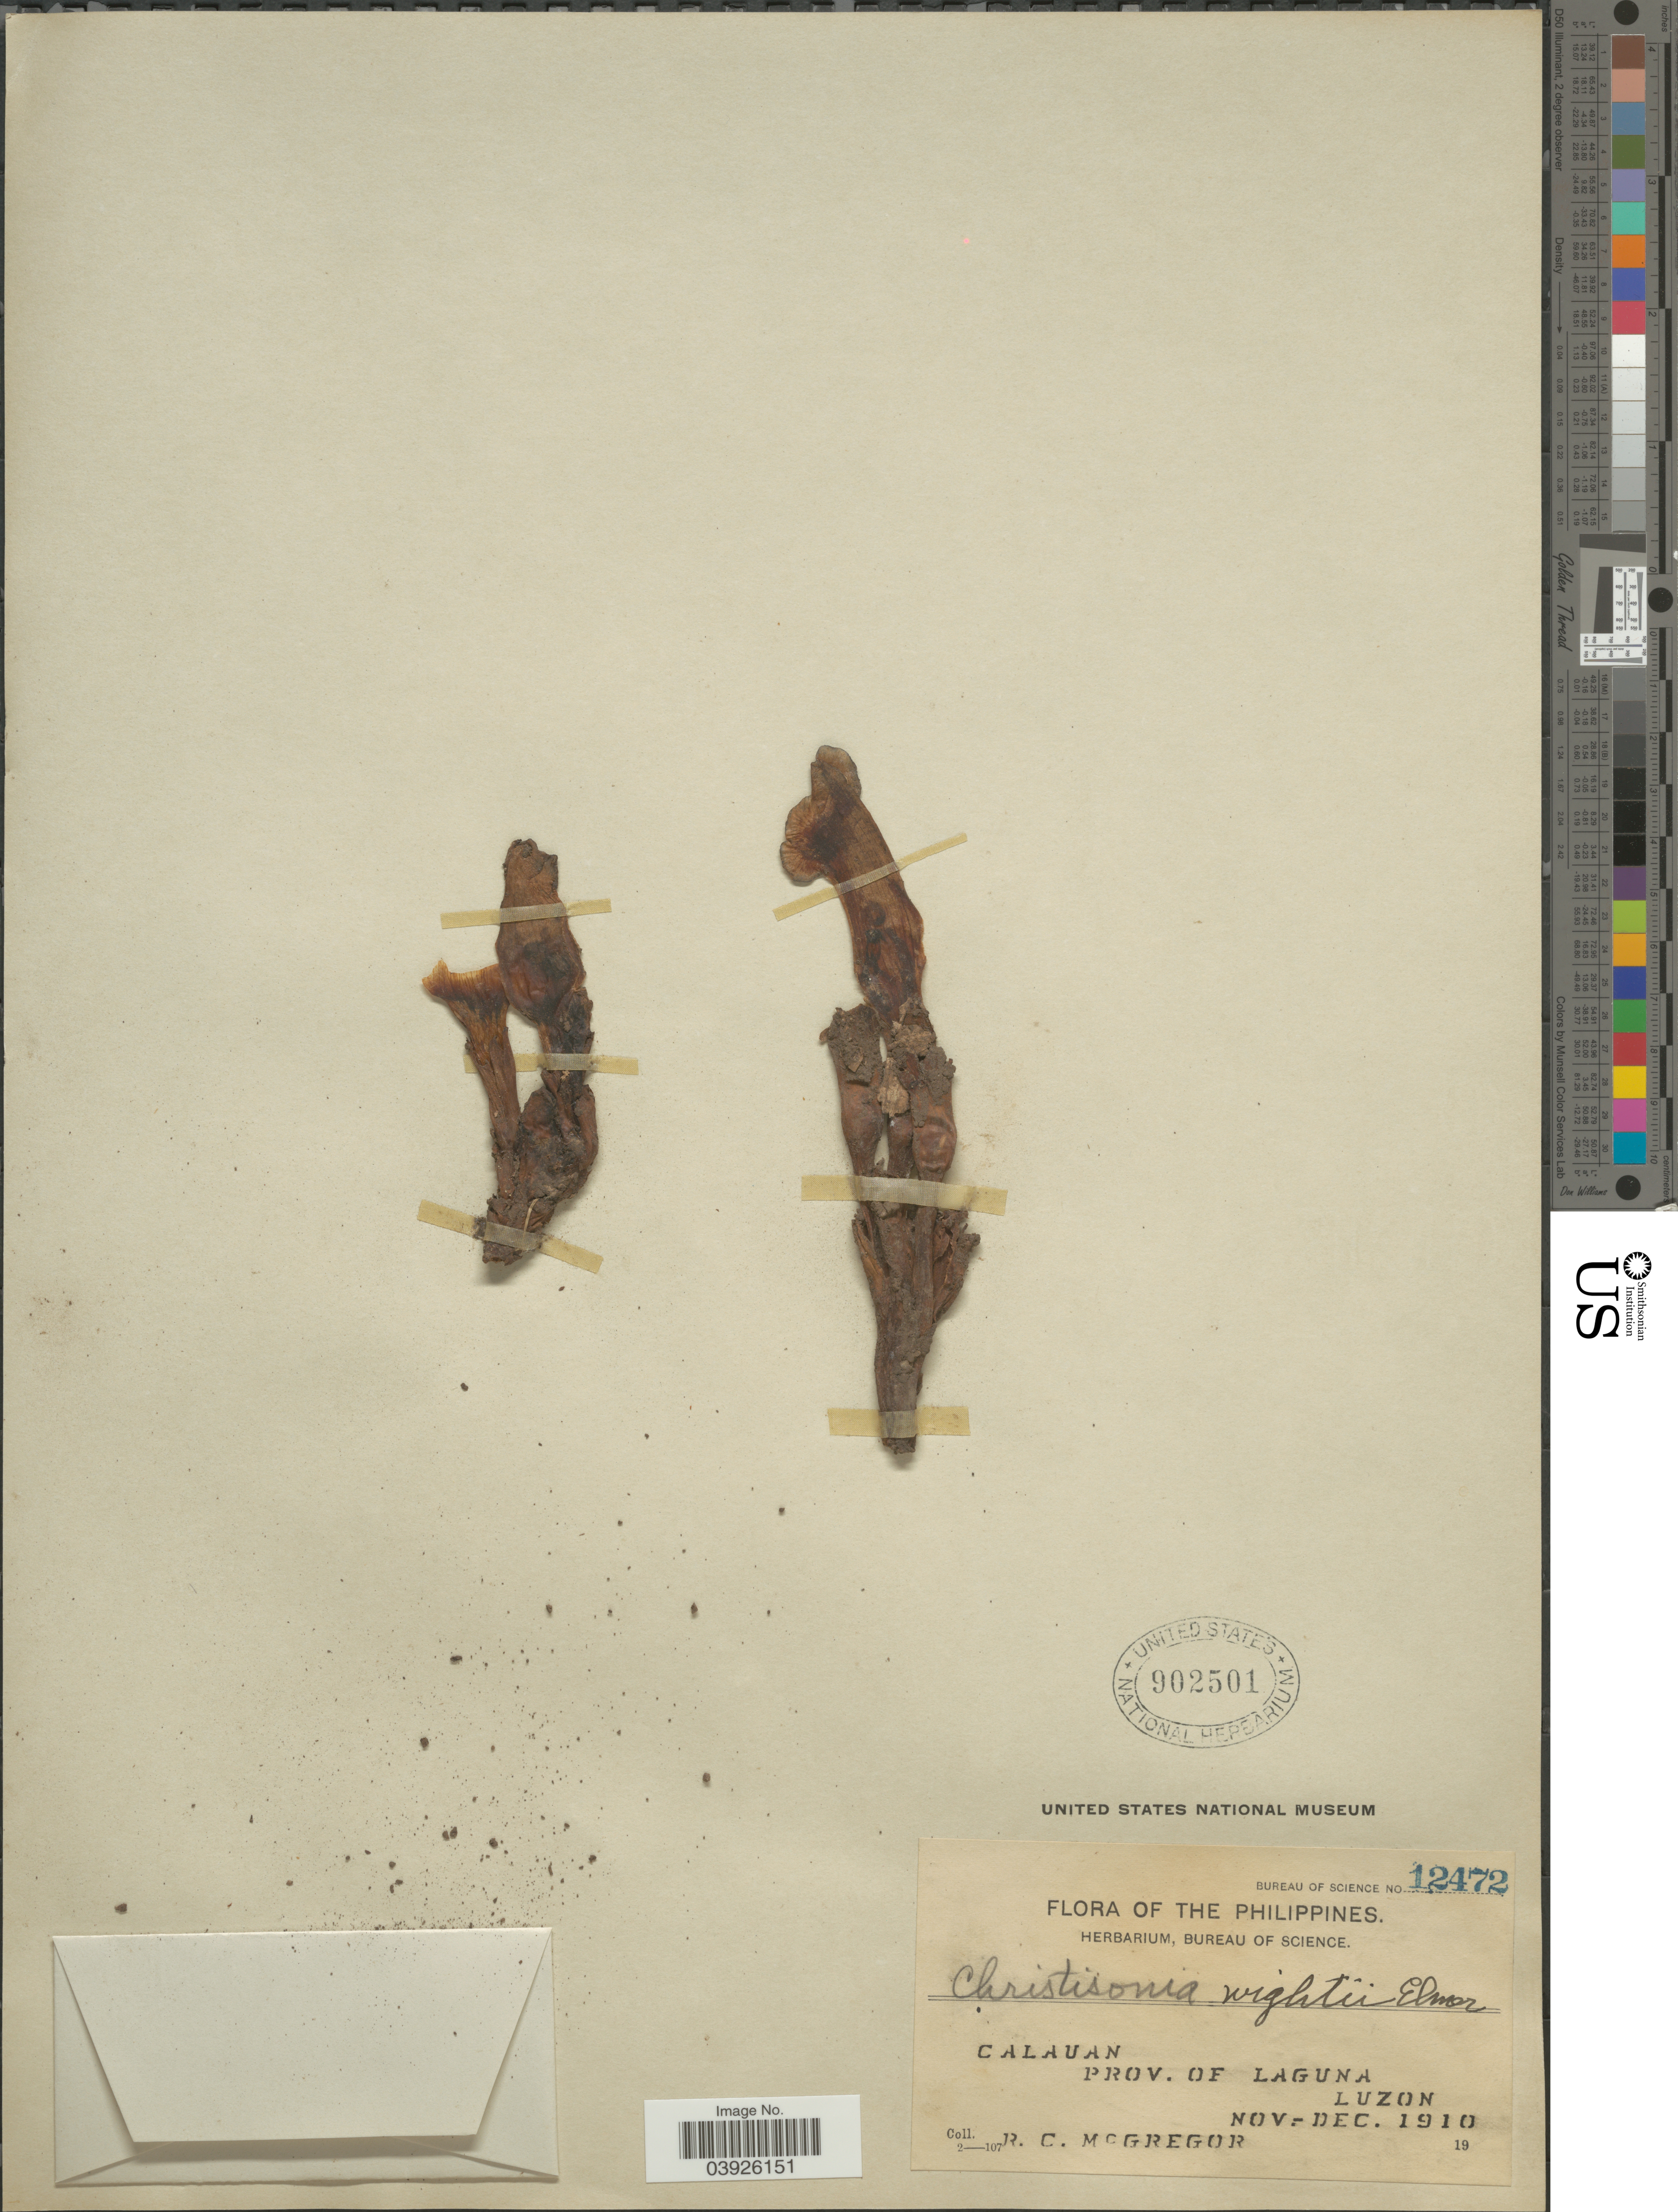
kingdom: Plantae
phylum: Tracheophyta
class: Magnoliopsida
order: Lamiales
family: Orobanchaceae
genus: Christisonia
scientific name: Christisonia wightii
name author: Elmer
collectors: R. C. McGregor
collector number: Bureau of Science 12472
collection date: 1910-11/1910-12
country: Philippines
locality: Calauan. Prov. of Laguna. Luzon.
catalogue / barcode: US 902501